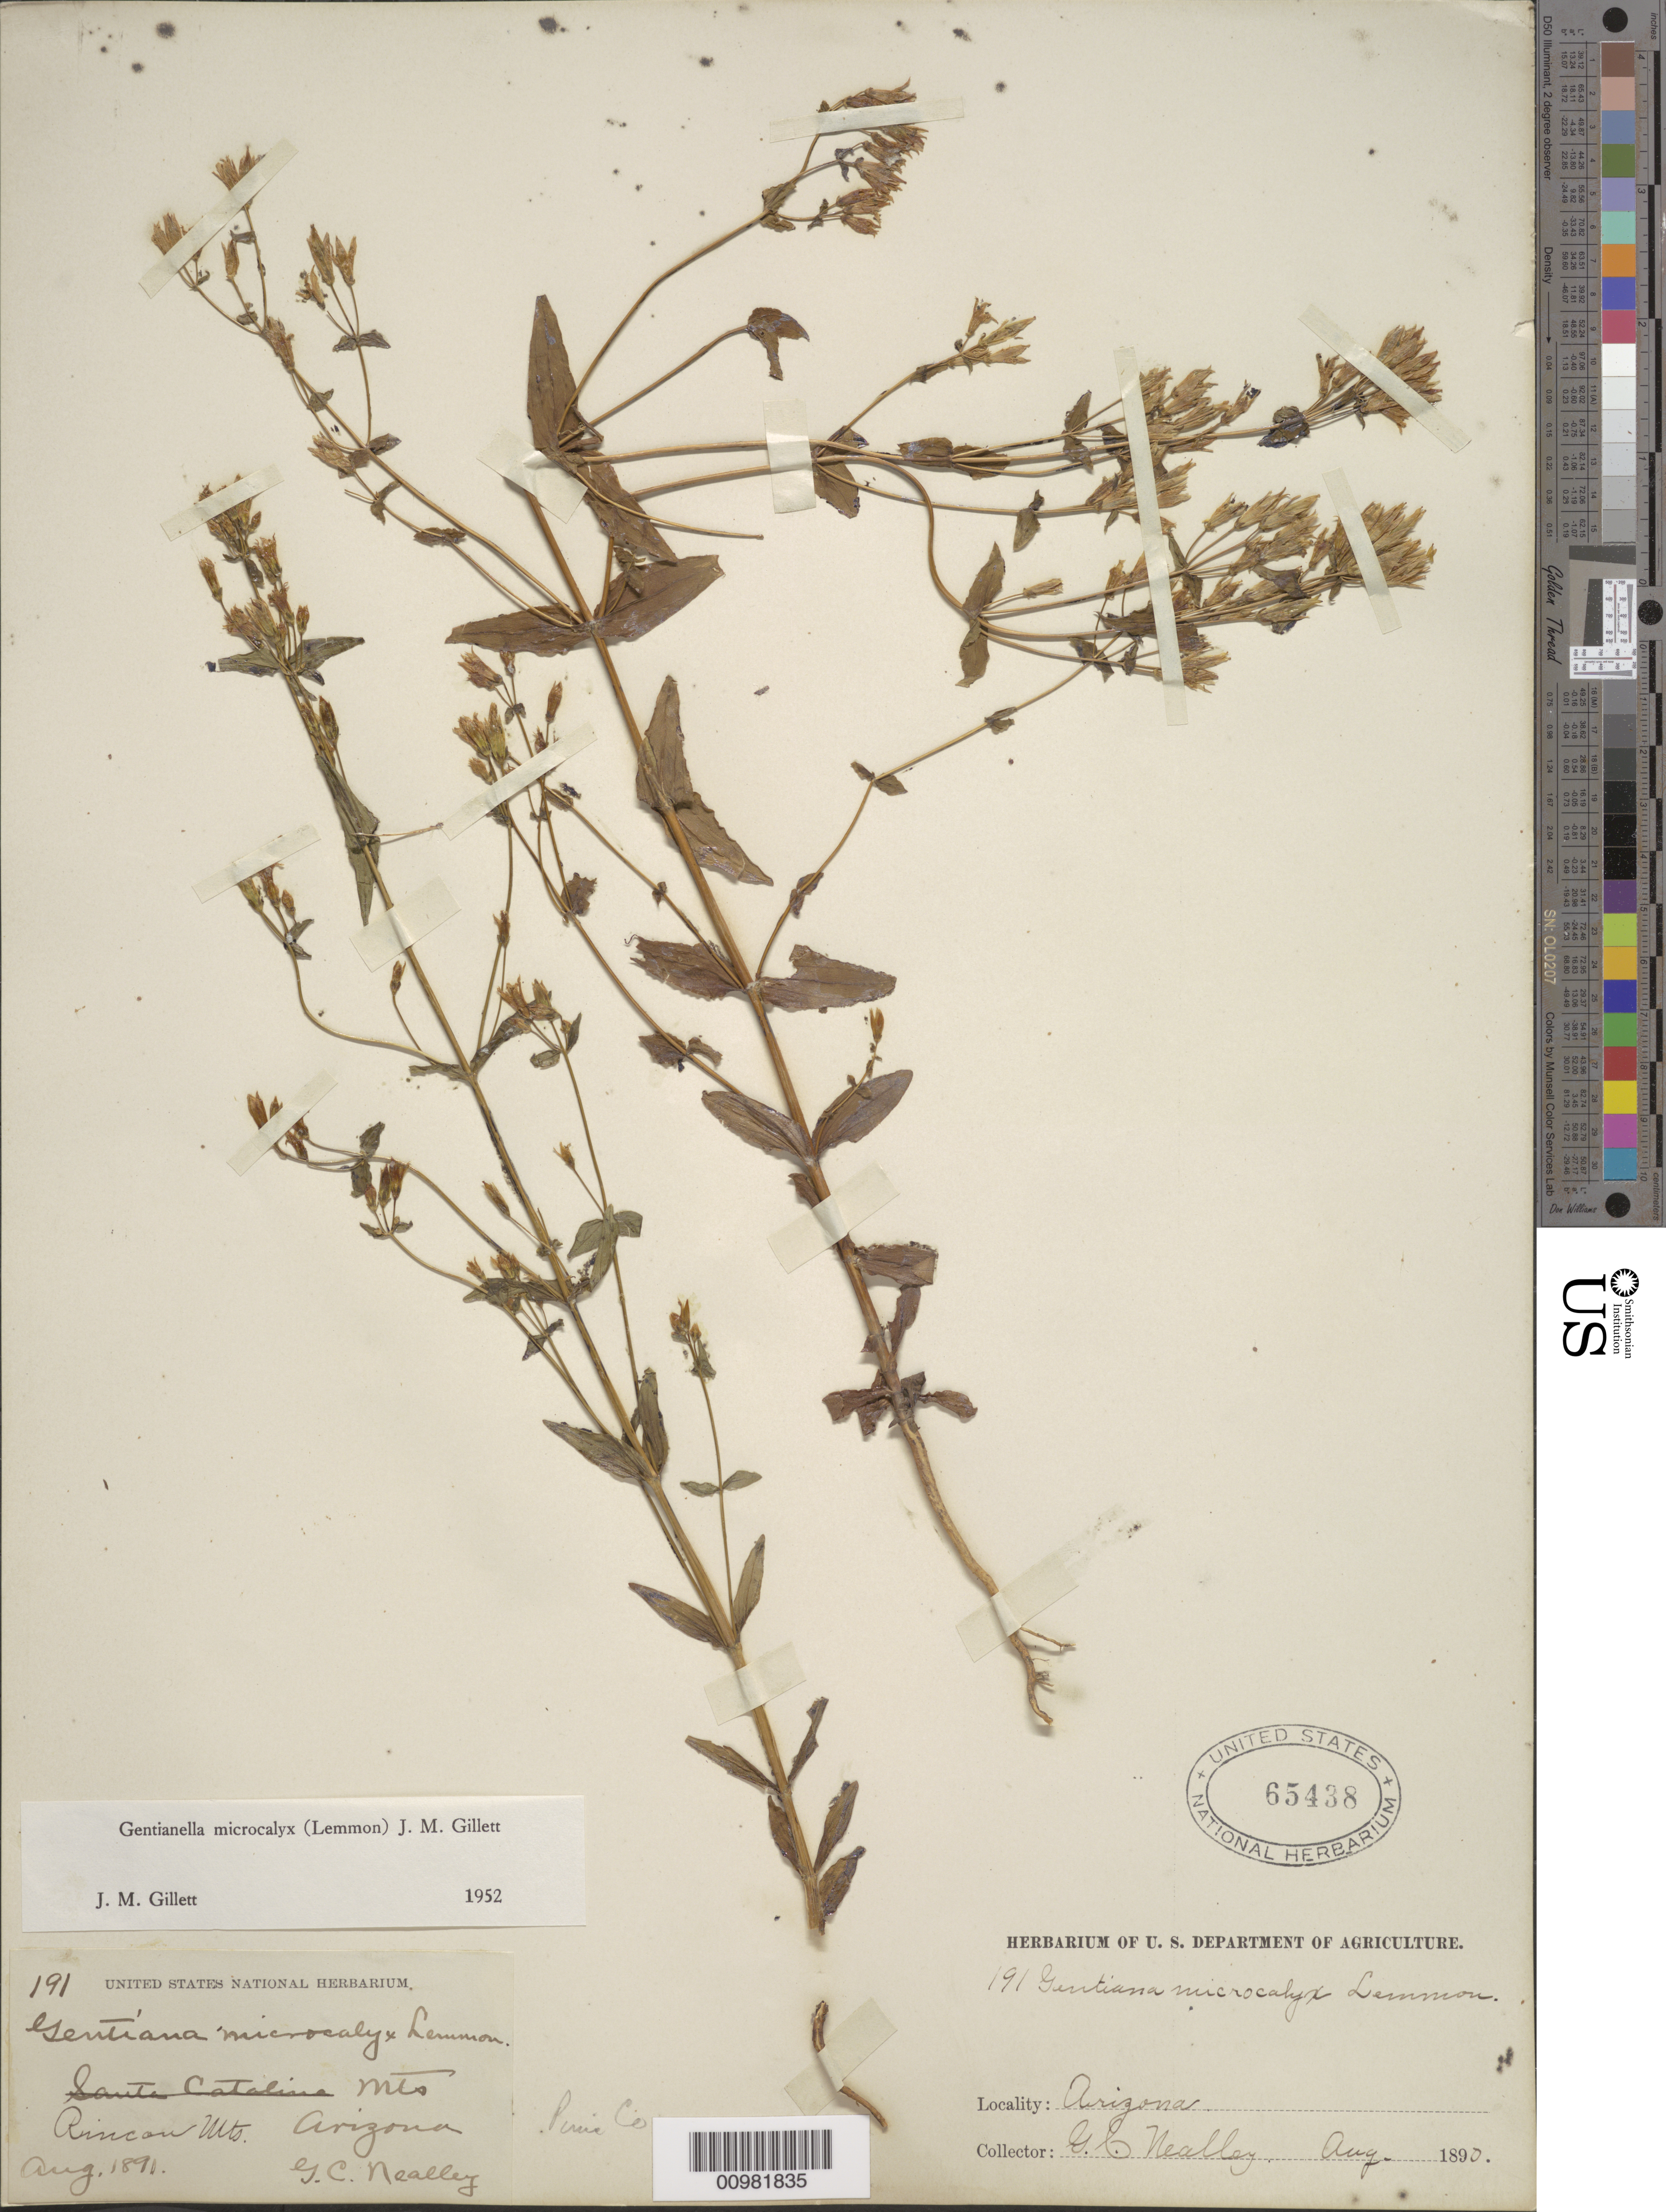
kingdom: Plantae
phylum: Tracheophyta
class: Magnoliopsida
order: Gentianales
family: Gentianaceae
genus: Gentianella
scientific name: Gentianella microcalyx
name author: (Lemmon) J.M. Gillet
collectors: G. C. Nealley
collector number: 191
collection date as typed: Aug 1890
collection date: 1890-08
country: United States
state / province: Arizona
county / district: Pima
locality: Rincon Mountains.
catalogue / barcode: US 65438